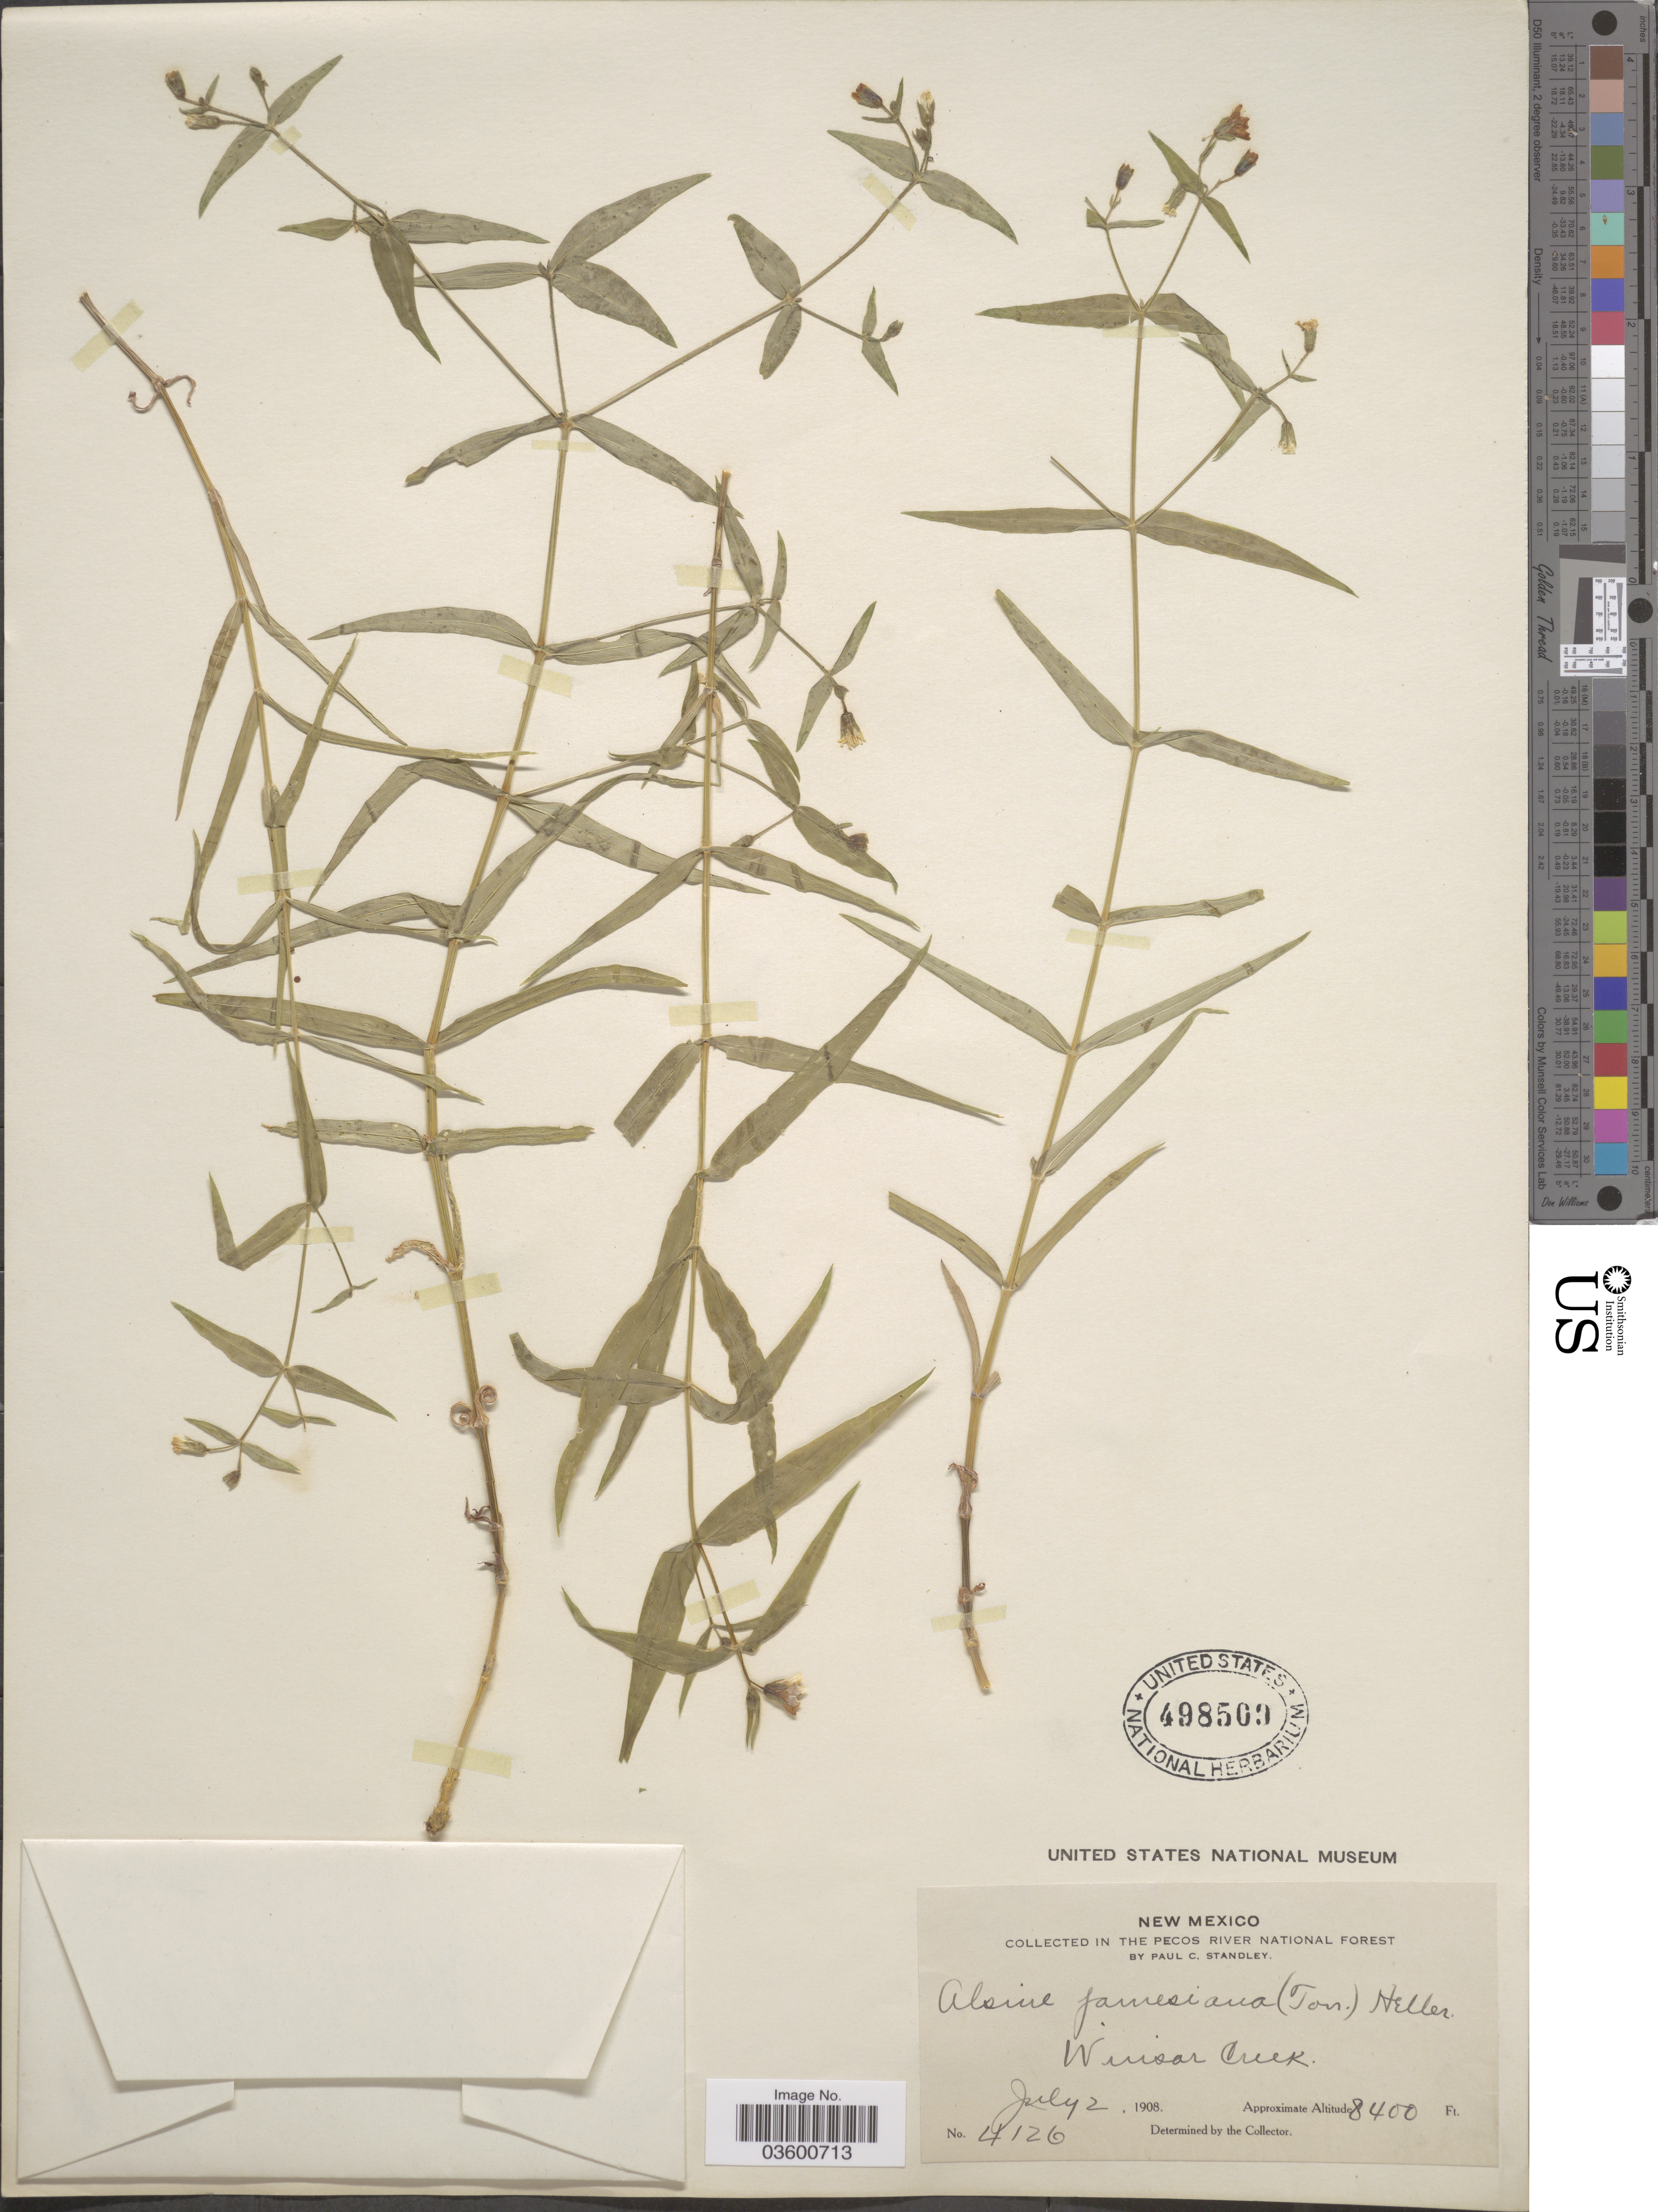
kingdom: Plantae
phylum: Tracheophyta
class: Magnoliopsida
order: Caryophyllales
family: Caryophyllaceae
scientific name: Torreyostellaria jamesiana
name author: (Torr.) Gang Yao et al.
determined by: Strong, M. T., (US), Smithsonian Institution - National Museum of Natural History (UNITED STATES)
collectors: P. C. Standley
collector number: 4126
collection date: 1908-07-02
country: United States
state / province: New Mexico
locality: In the Pecos River National Forest. Winsor Creek.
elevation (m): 2560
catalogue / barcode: US 498509